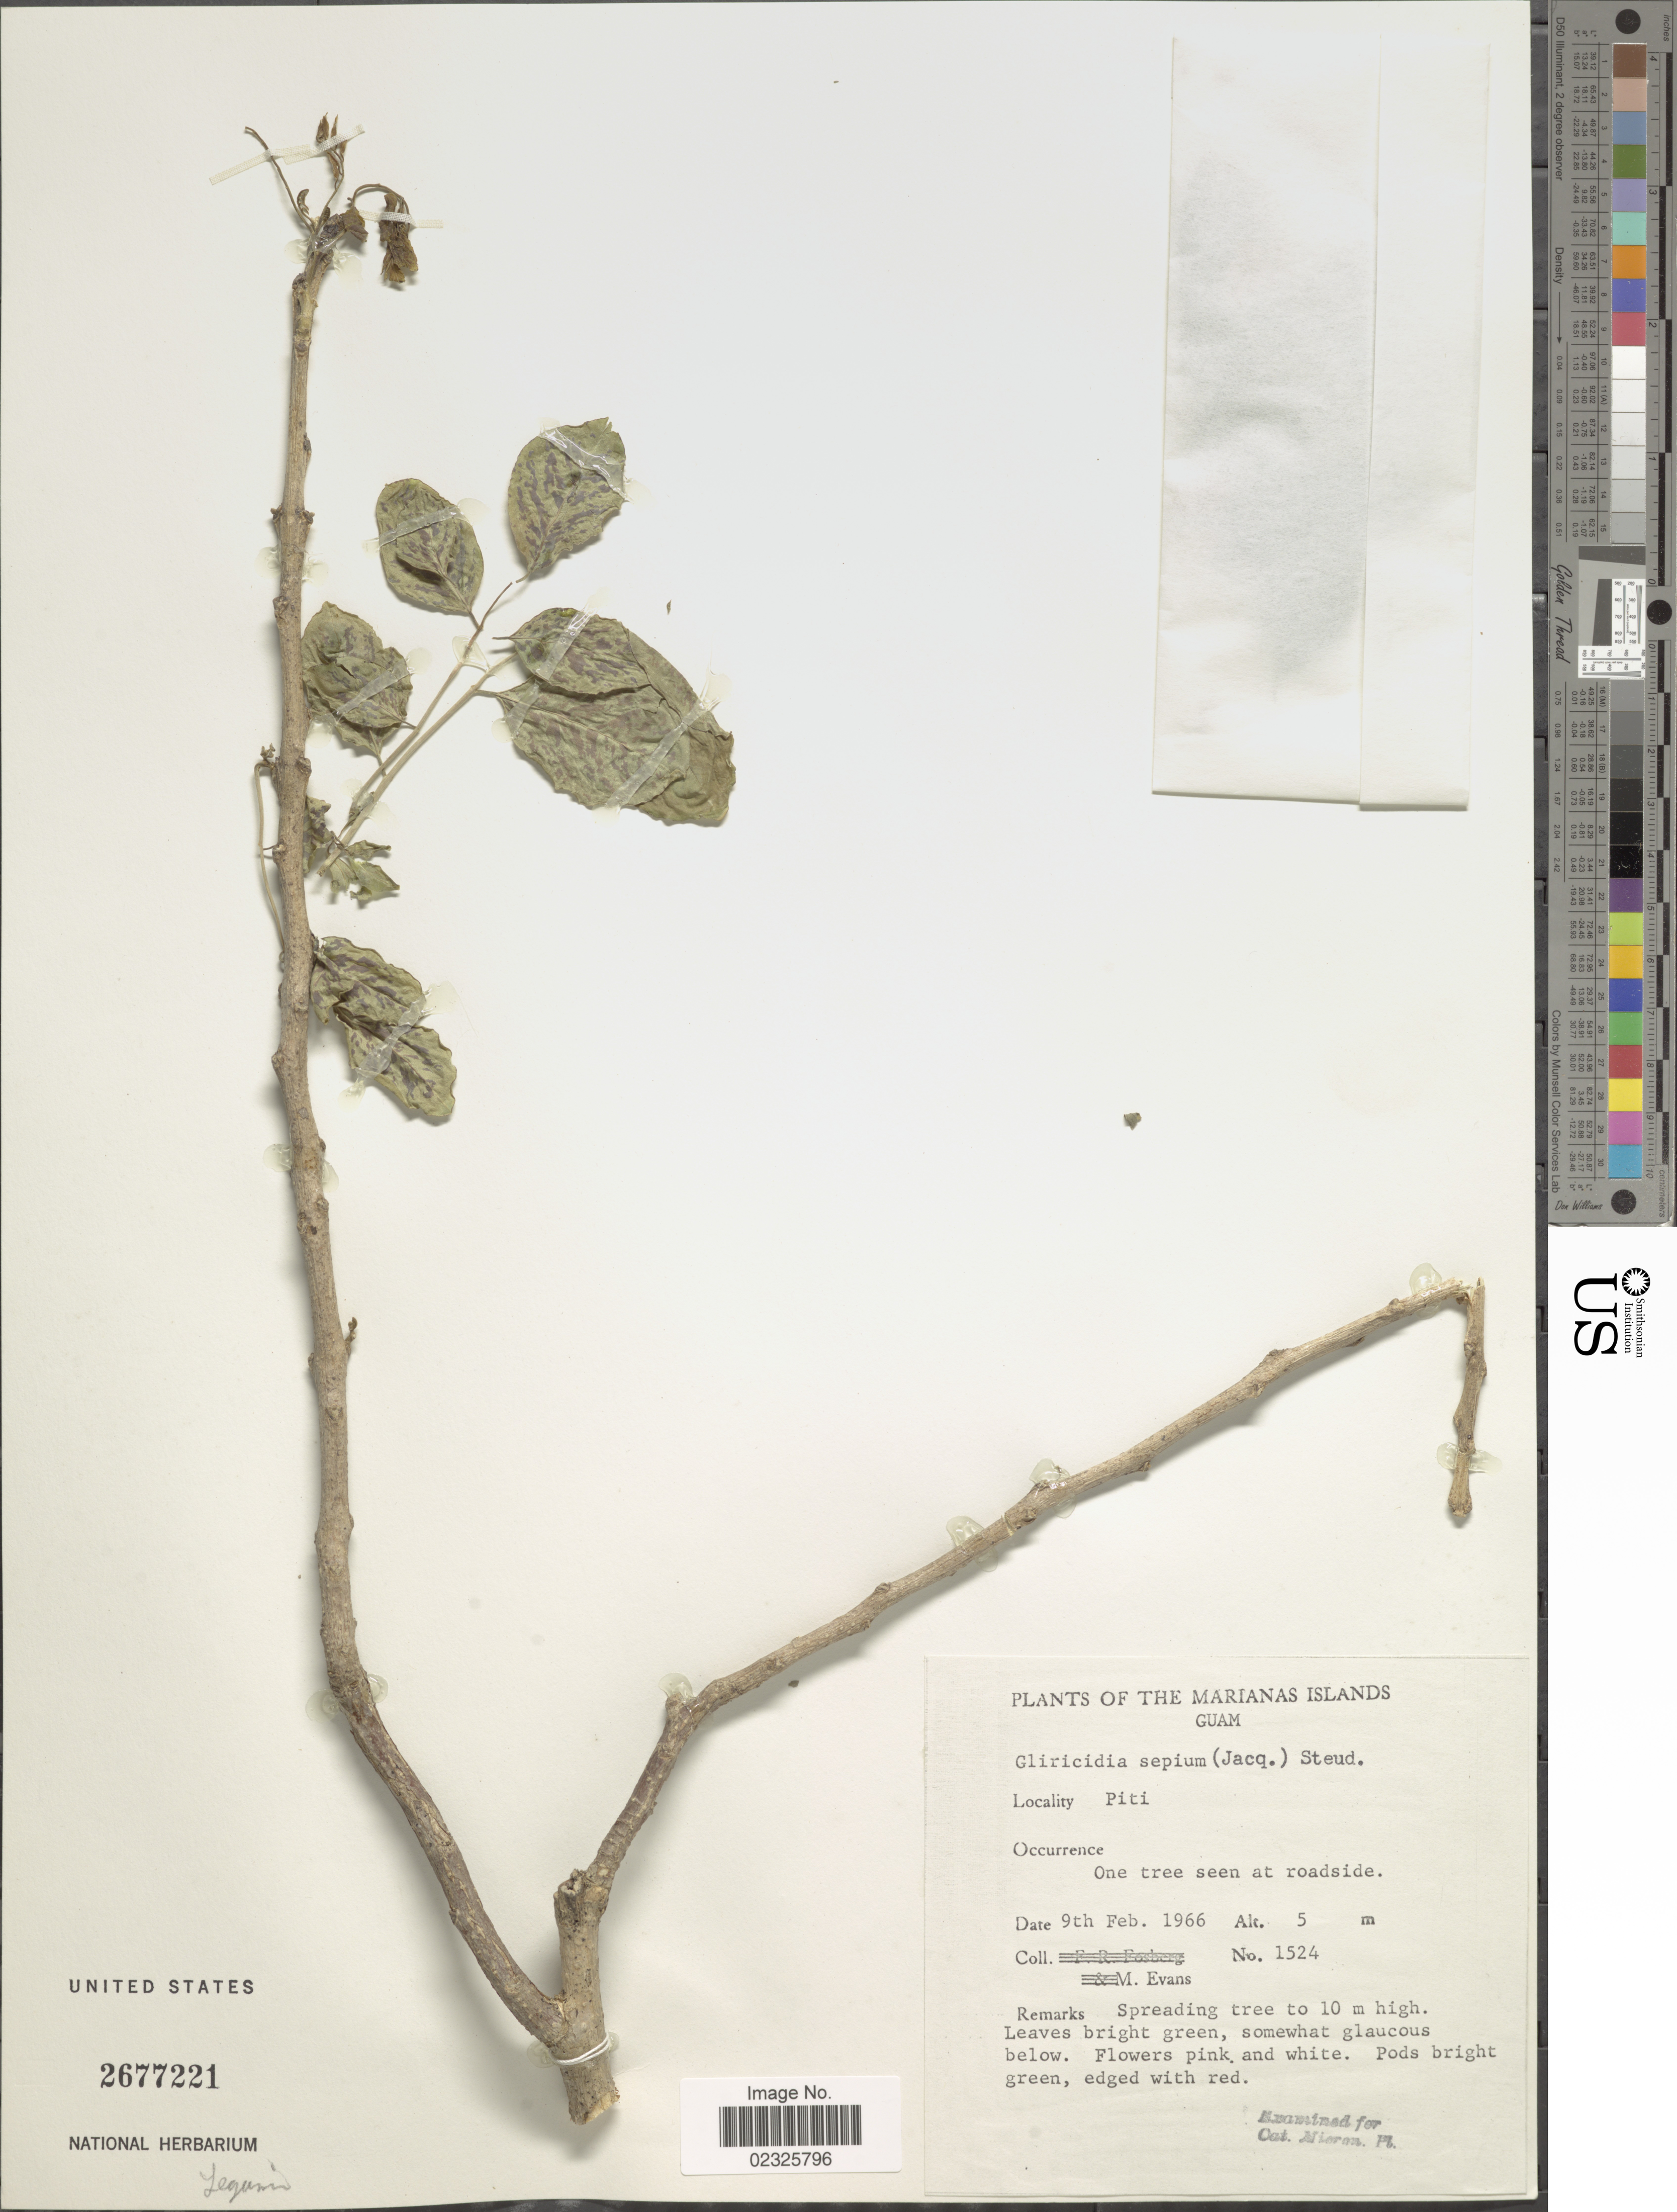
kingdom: Plantae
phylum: Tracheophyta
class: Magnoliopsida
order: Fabales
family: Fabaceae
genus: Gliricidia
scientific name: Gliricidia sepium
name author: (Jacq.) Kunth ex Walp.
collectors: M. Evans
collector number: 1524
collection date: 1966-02-09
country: Guam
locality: Marianas Islands. Piti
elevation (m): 5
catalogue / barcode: US 2677221